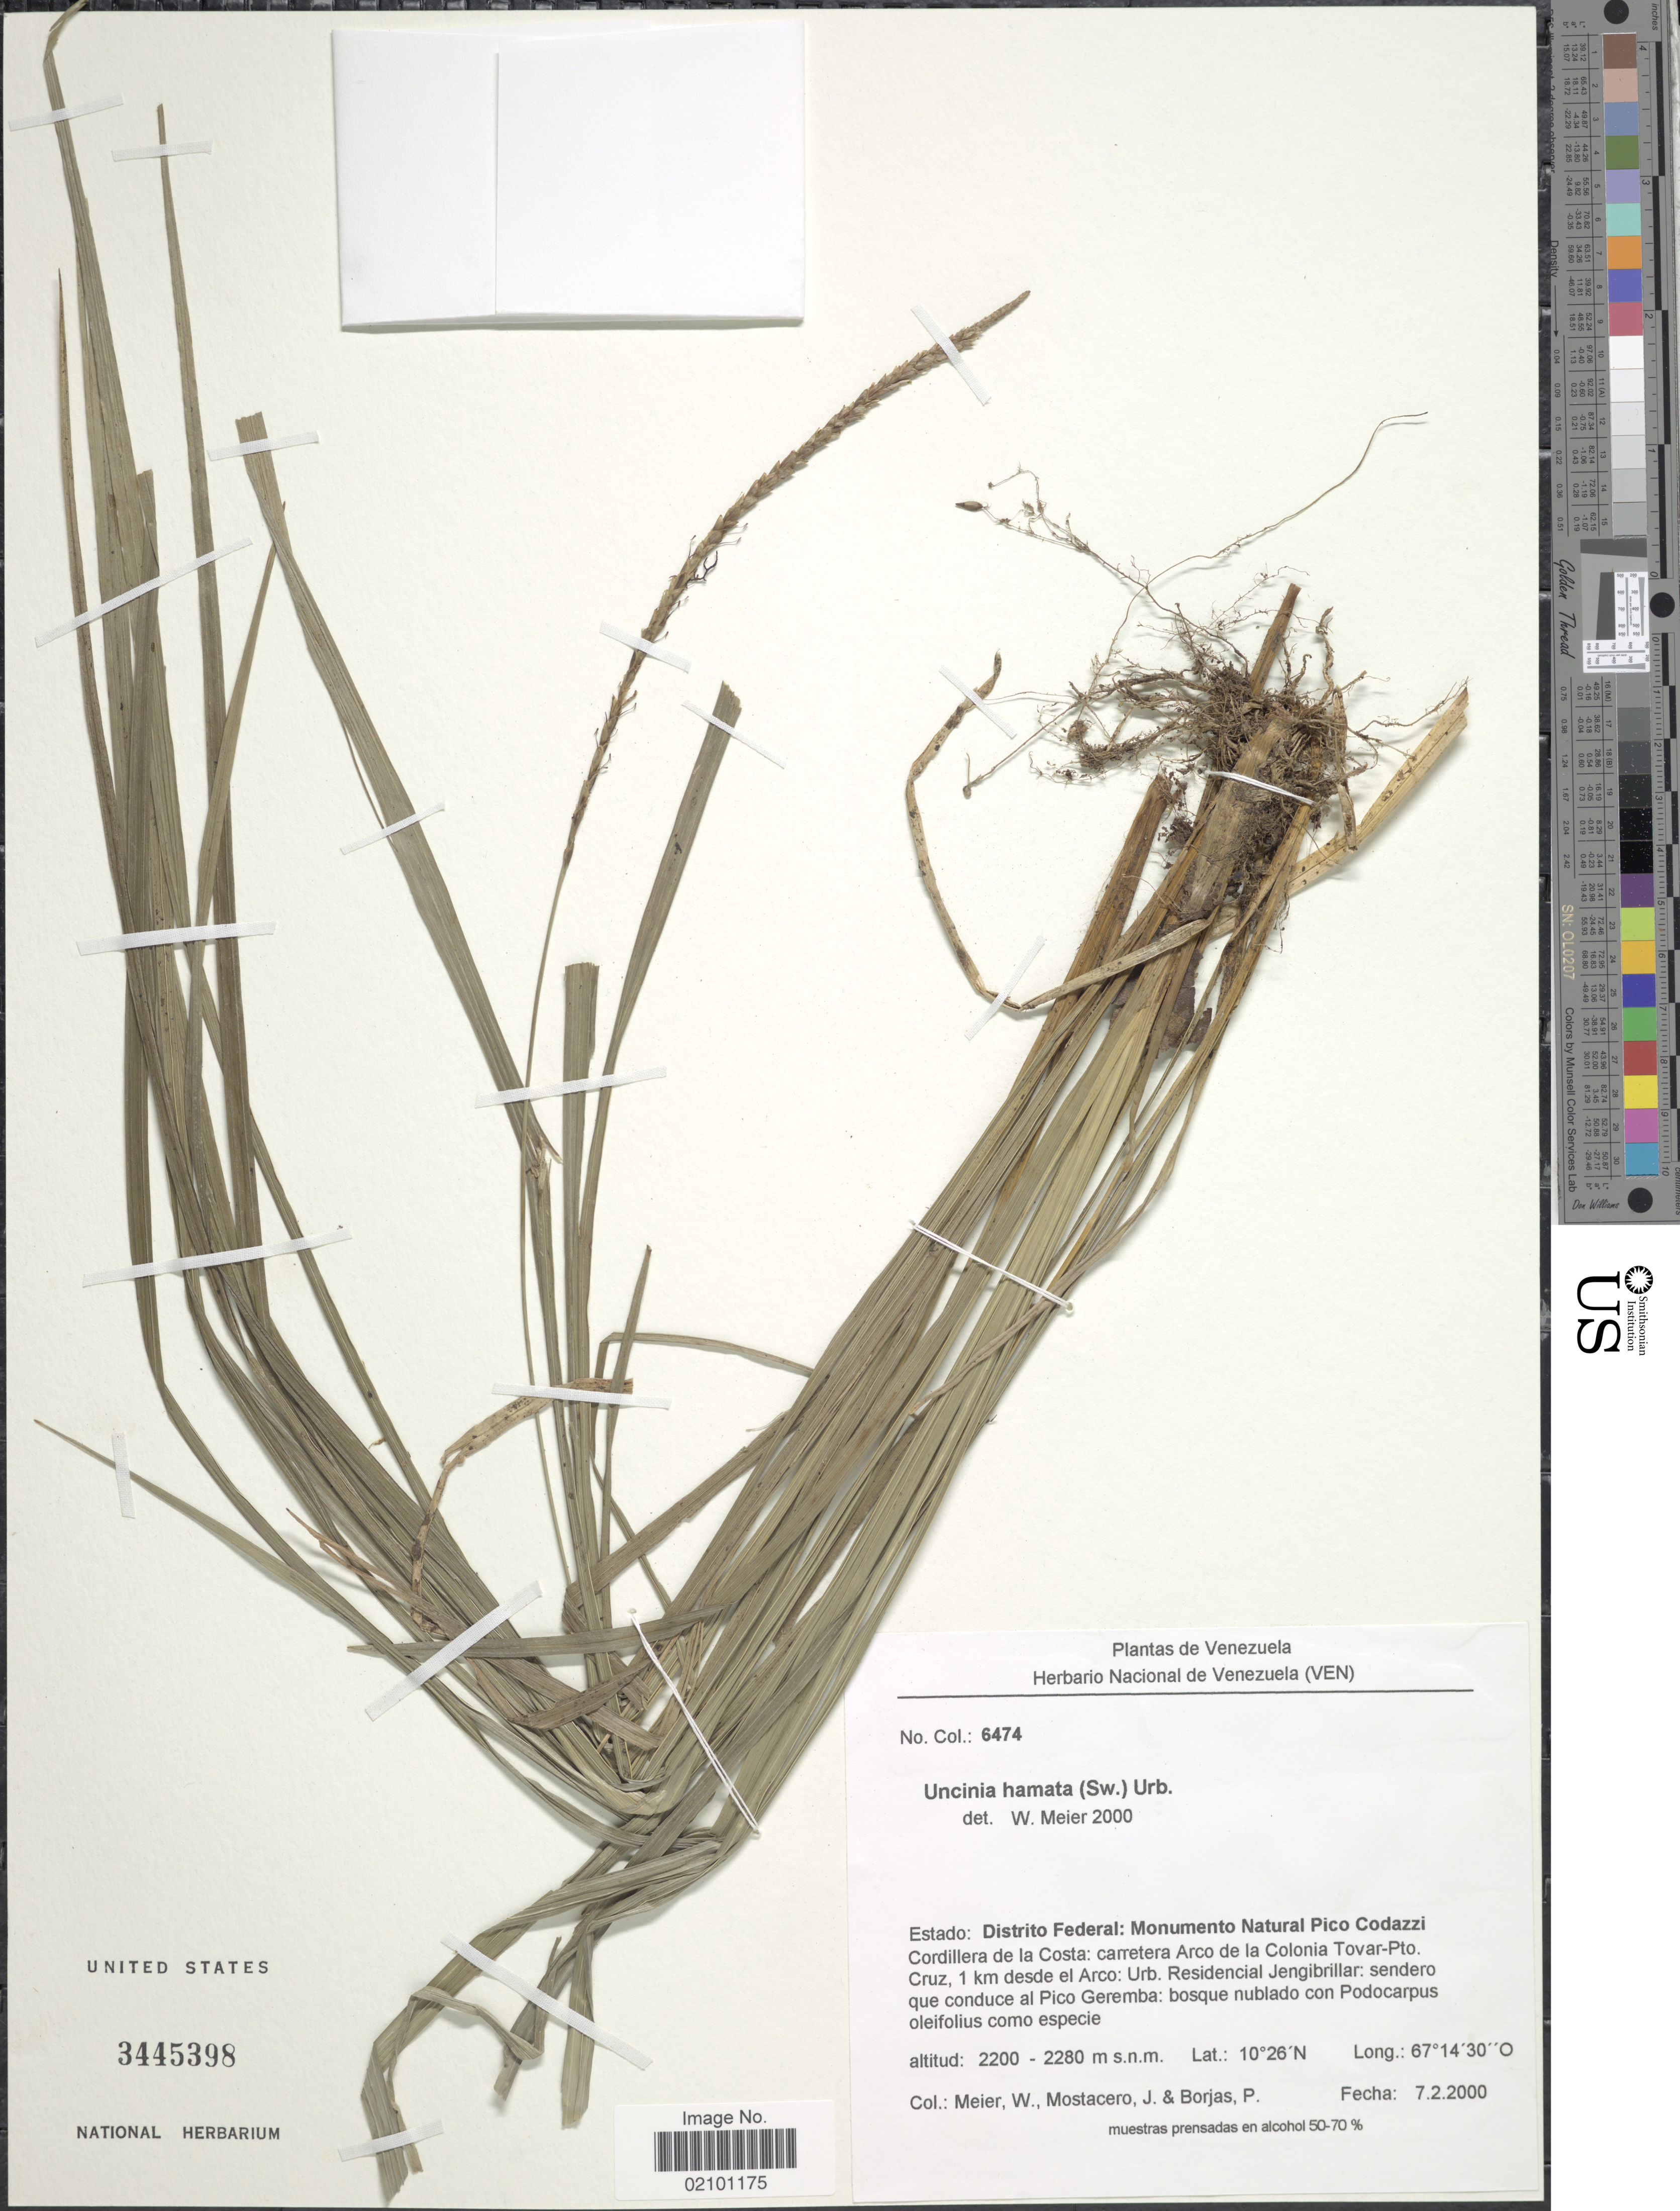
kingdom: Plantae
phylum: Tracheophyta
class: Liliopsida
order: Poales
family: Cyperaceae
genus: Carex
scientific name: Carex hamata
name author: Sw.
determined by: Strong, M. T., (US), Smithsonian Institution - National Museum of Natural History (UNITED STATES)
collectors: W. Meier, J. Mostacero & P. Borjas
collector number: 6474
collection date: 2000-02-07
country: Venezuela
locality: Estado Distrito Federal, Monumento Natural Pico Codazzi, Cordillera de la Costa, carretera Arco de la Colonia Tovar-Pto Cruz, 1 km desde el Arco, Urb. Residencial Jengibrillar, sendero que conduce al Pico Geremba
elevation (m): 2200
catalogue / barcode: US 3445398